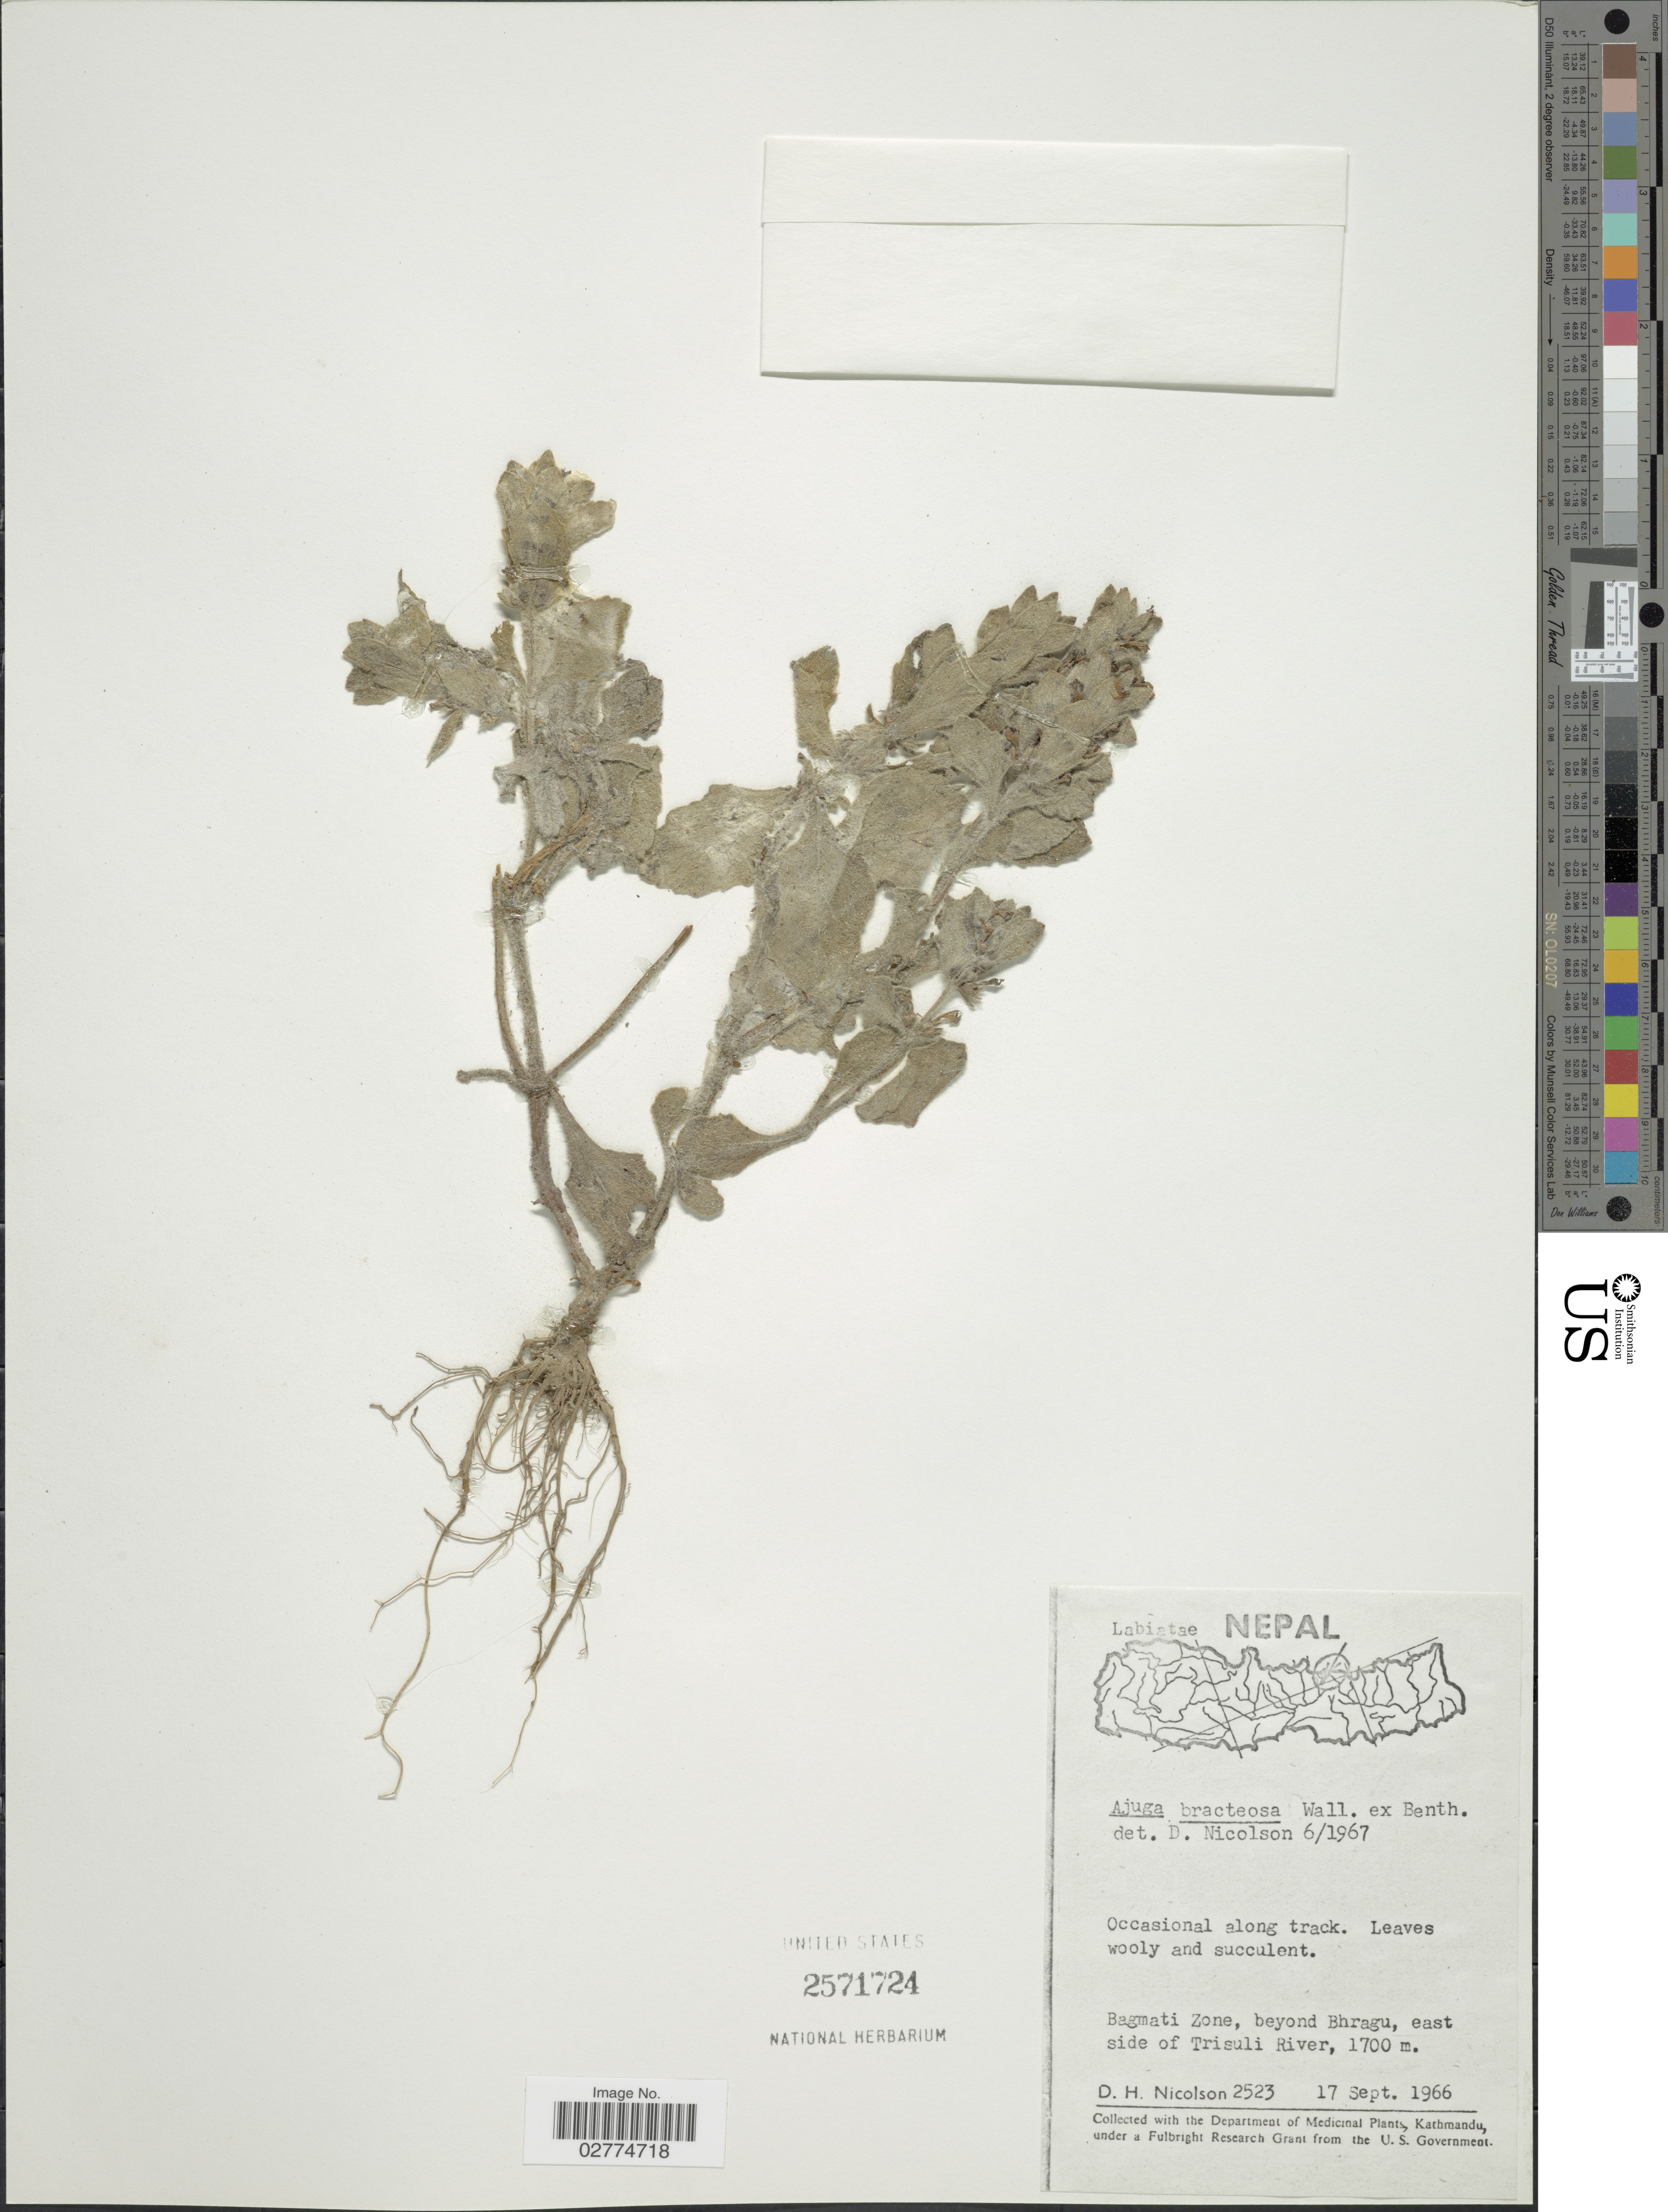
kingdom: Plantae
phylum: Tracheophyta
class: Magnoliopsida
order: Lamiales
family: Lamiaceae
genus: Ajuga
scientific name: Ajuga bracteosa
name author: Wall. ex Benth.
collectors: D. H. Nicolson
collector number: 2523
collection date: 1966-09-17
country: Nepal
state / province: Bagmati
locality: Bagmati Zone, beyond Bhragu, east side of Trisuli River.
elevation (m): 1700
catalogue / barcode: US 2571724